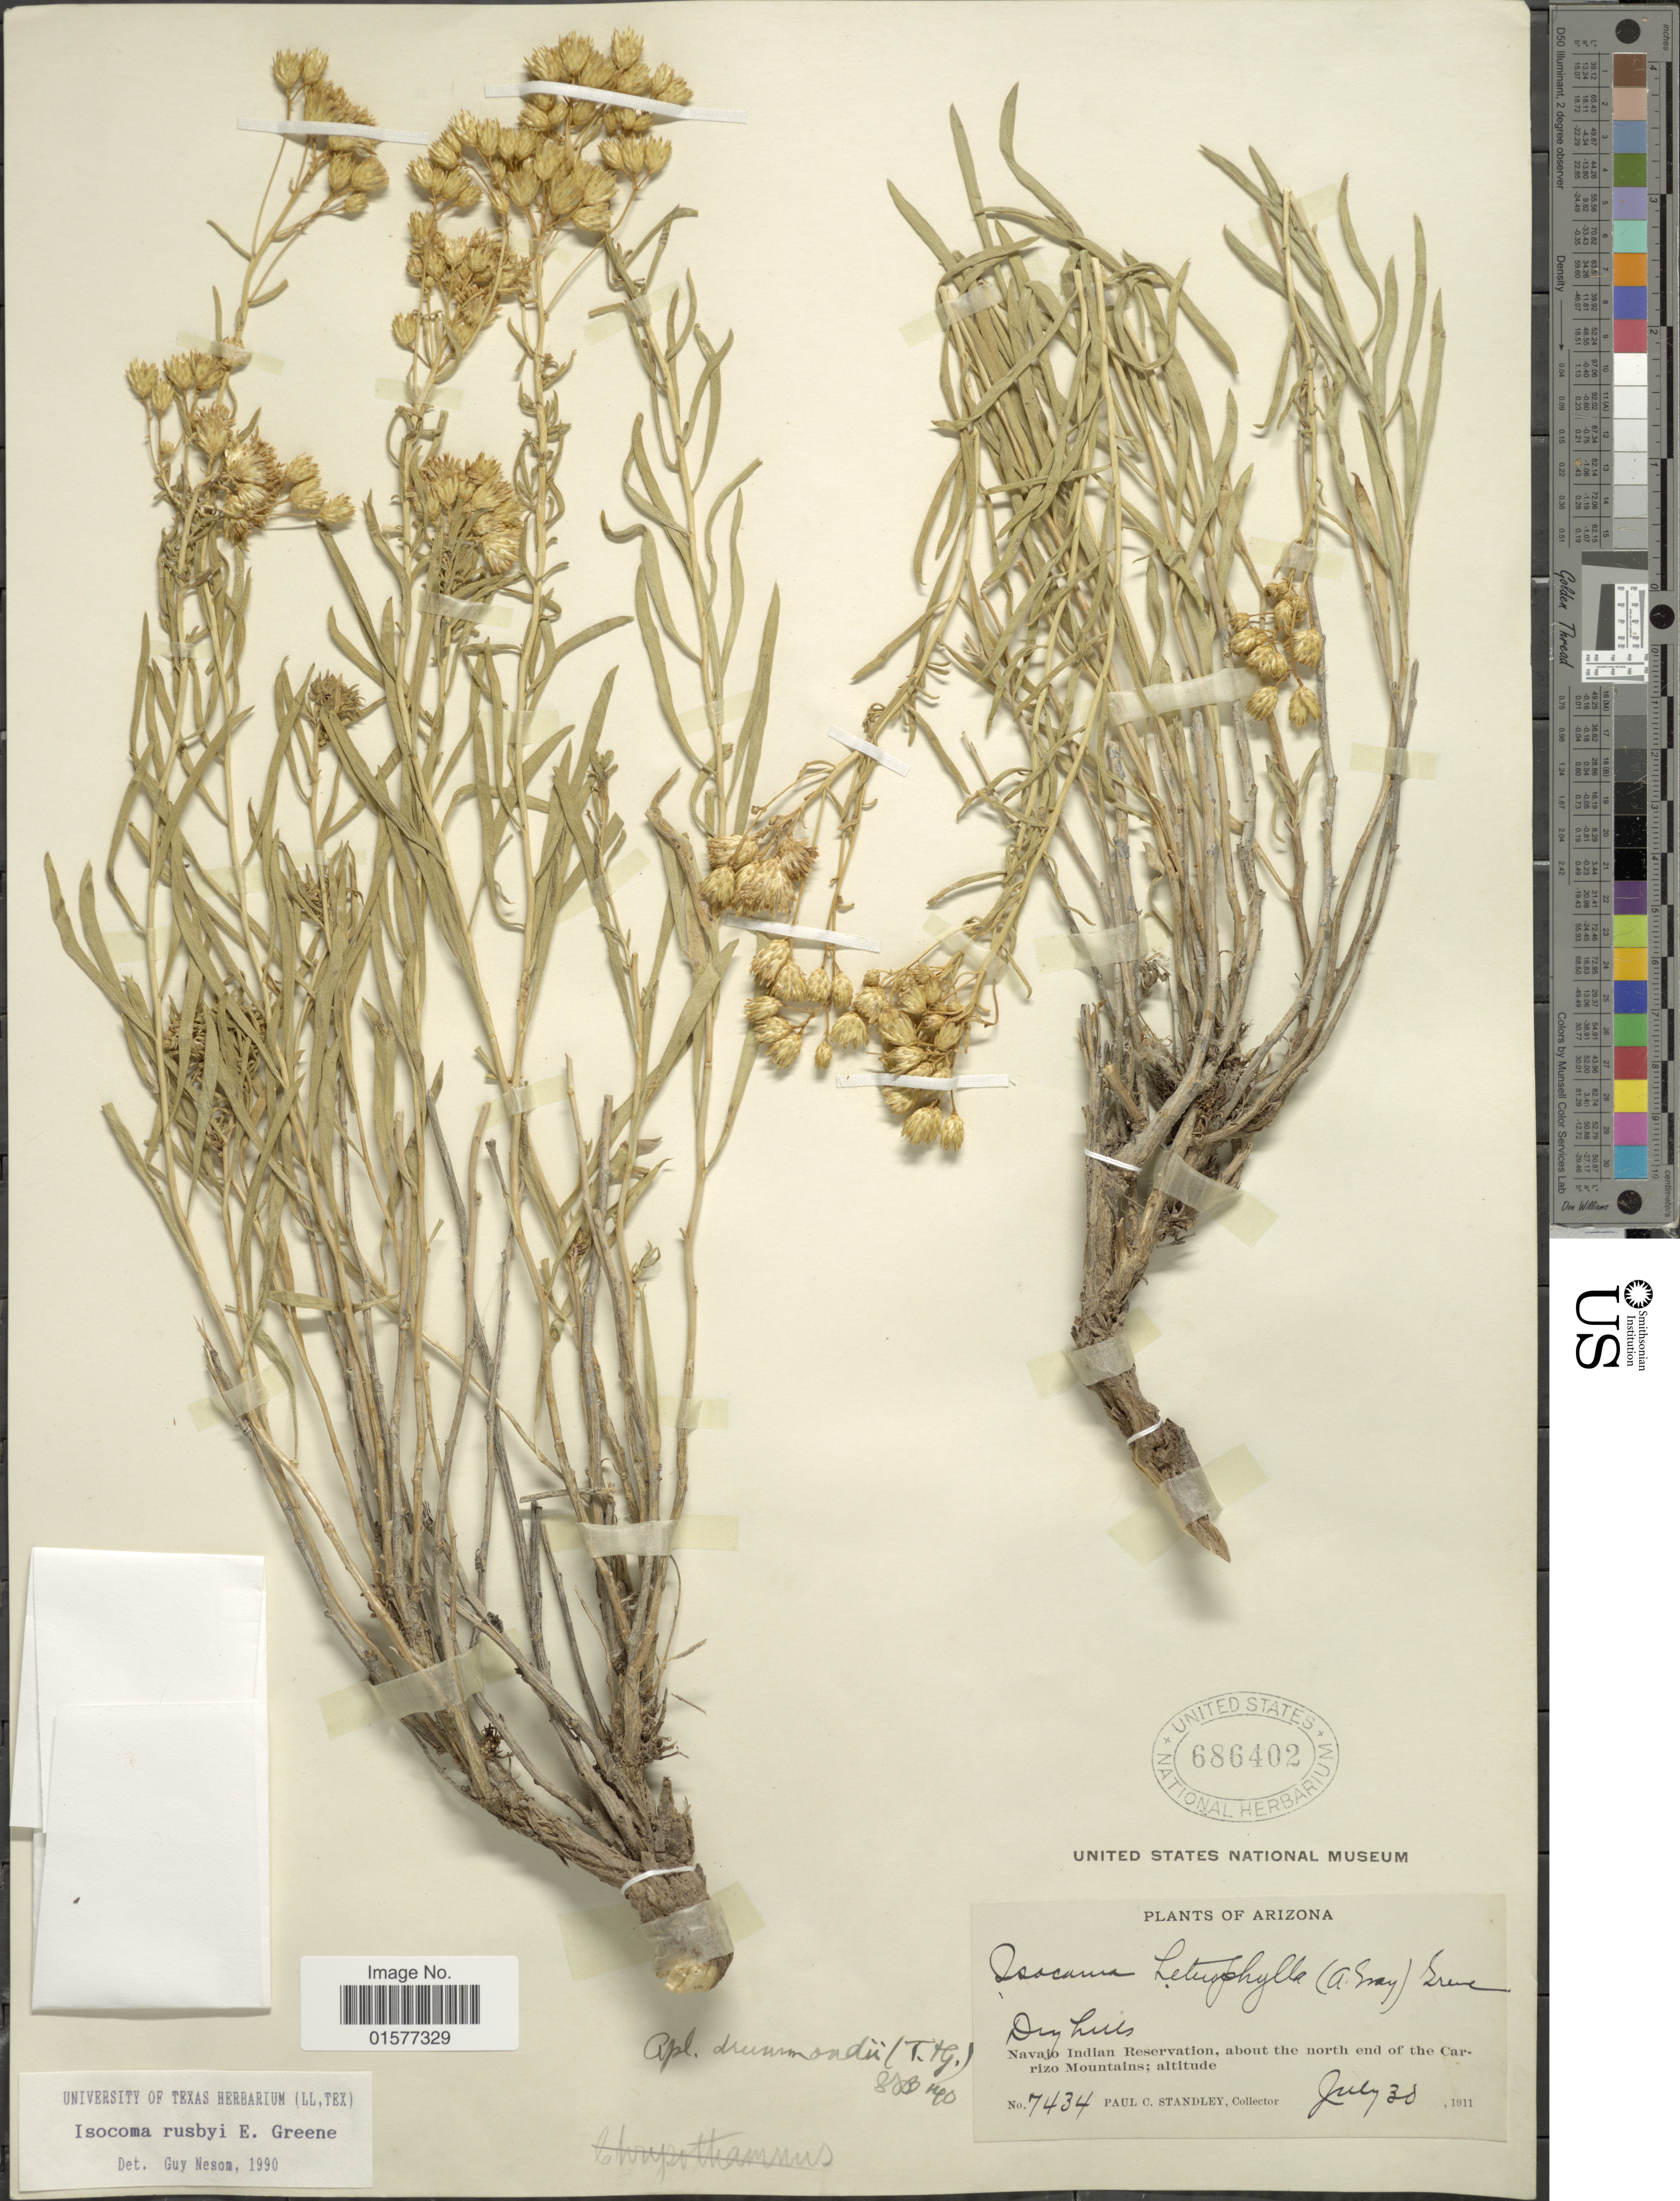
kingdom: Plantae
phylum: Tracheophyta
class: Magnoliopsida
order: Asterales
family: Asteraceae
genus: Isocoma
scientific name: Isocoma rusbyi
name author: Greene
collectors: P. C. Standley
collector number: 7434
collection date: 1911-07-30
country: United States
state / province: Arizona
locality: Dry hills, Navajo Indian Reservation, about the north end of the Carizo Mountains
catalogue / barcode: US 686402